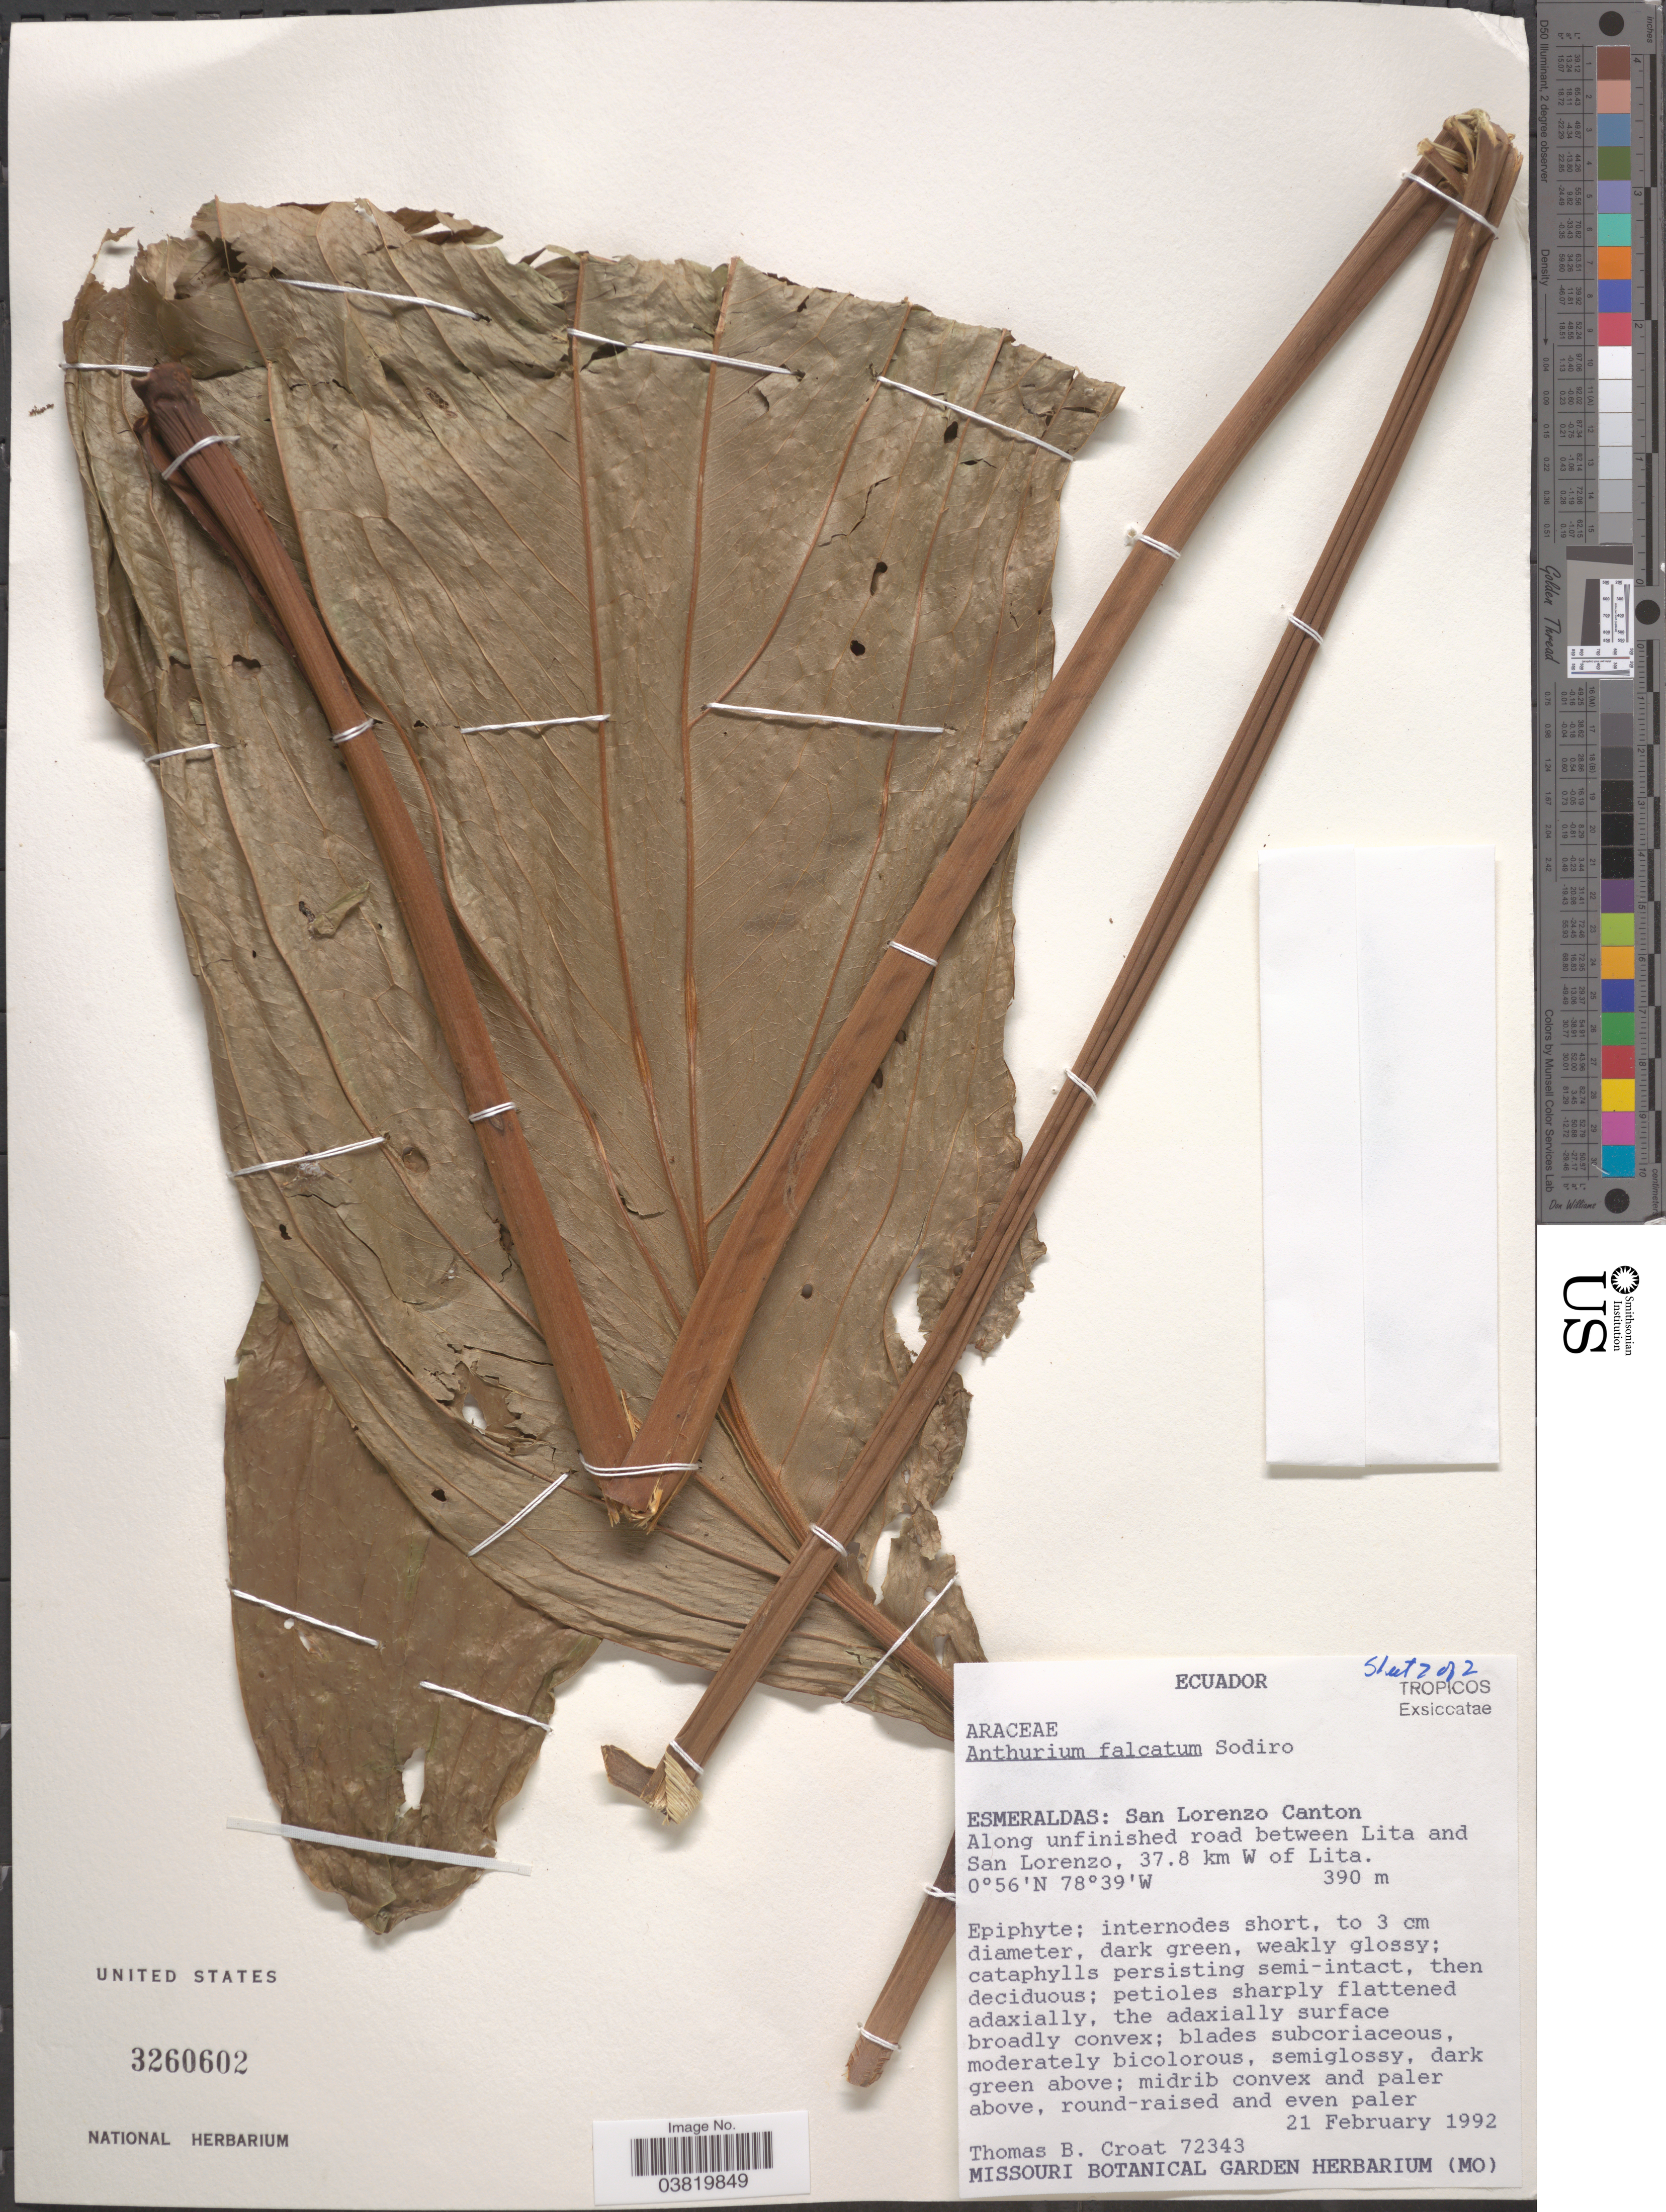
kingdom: Plantae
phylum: Tracheophyta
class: Liliopsida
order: Alismatales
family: Araceae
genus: Anthurium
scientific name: Anthurium falcatum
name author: Sodiro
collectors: T. B. Croat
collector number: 72343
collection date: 1992-02-21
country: Ecuador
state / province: Esmeraldas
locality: San Lorenzo Canton. Along unfinished road between Lita and San Lorenzo, 37.8 km W of Lita.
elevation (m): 390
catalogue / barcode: US 3260602